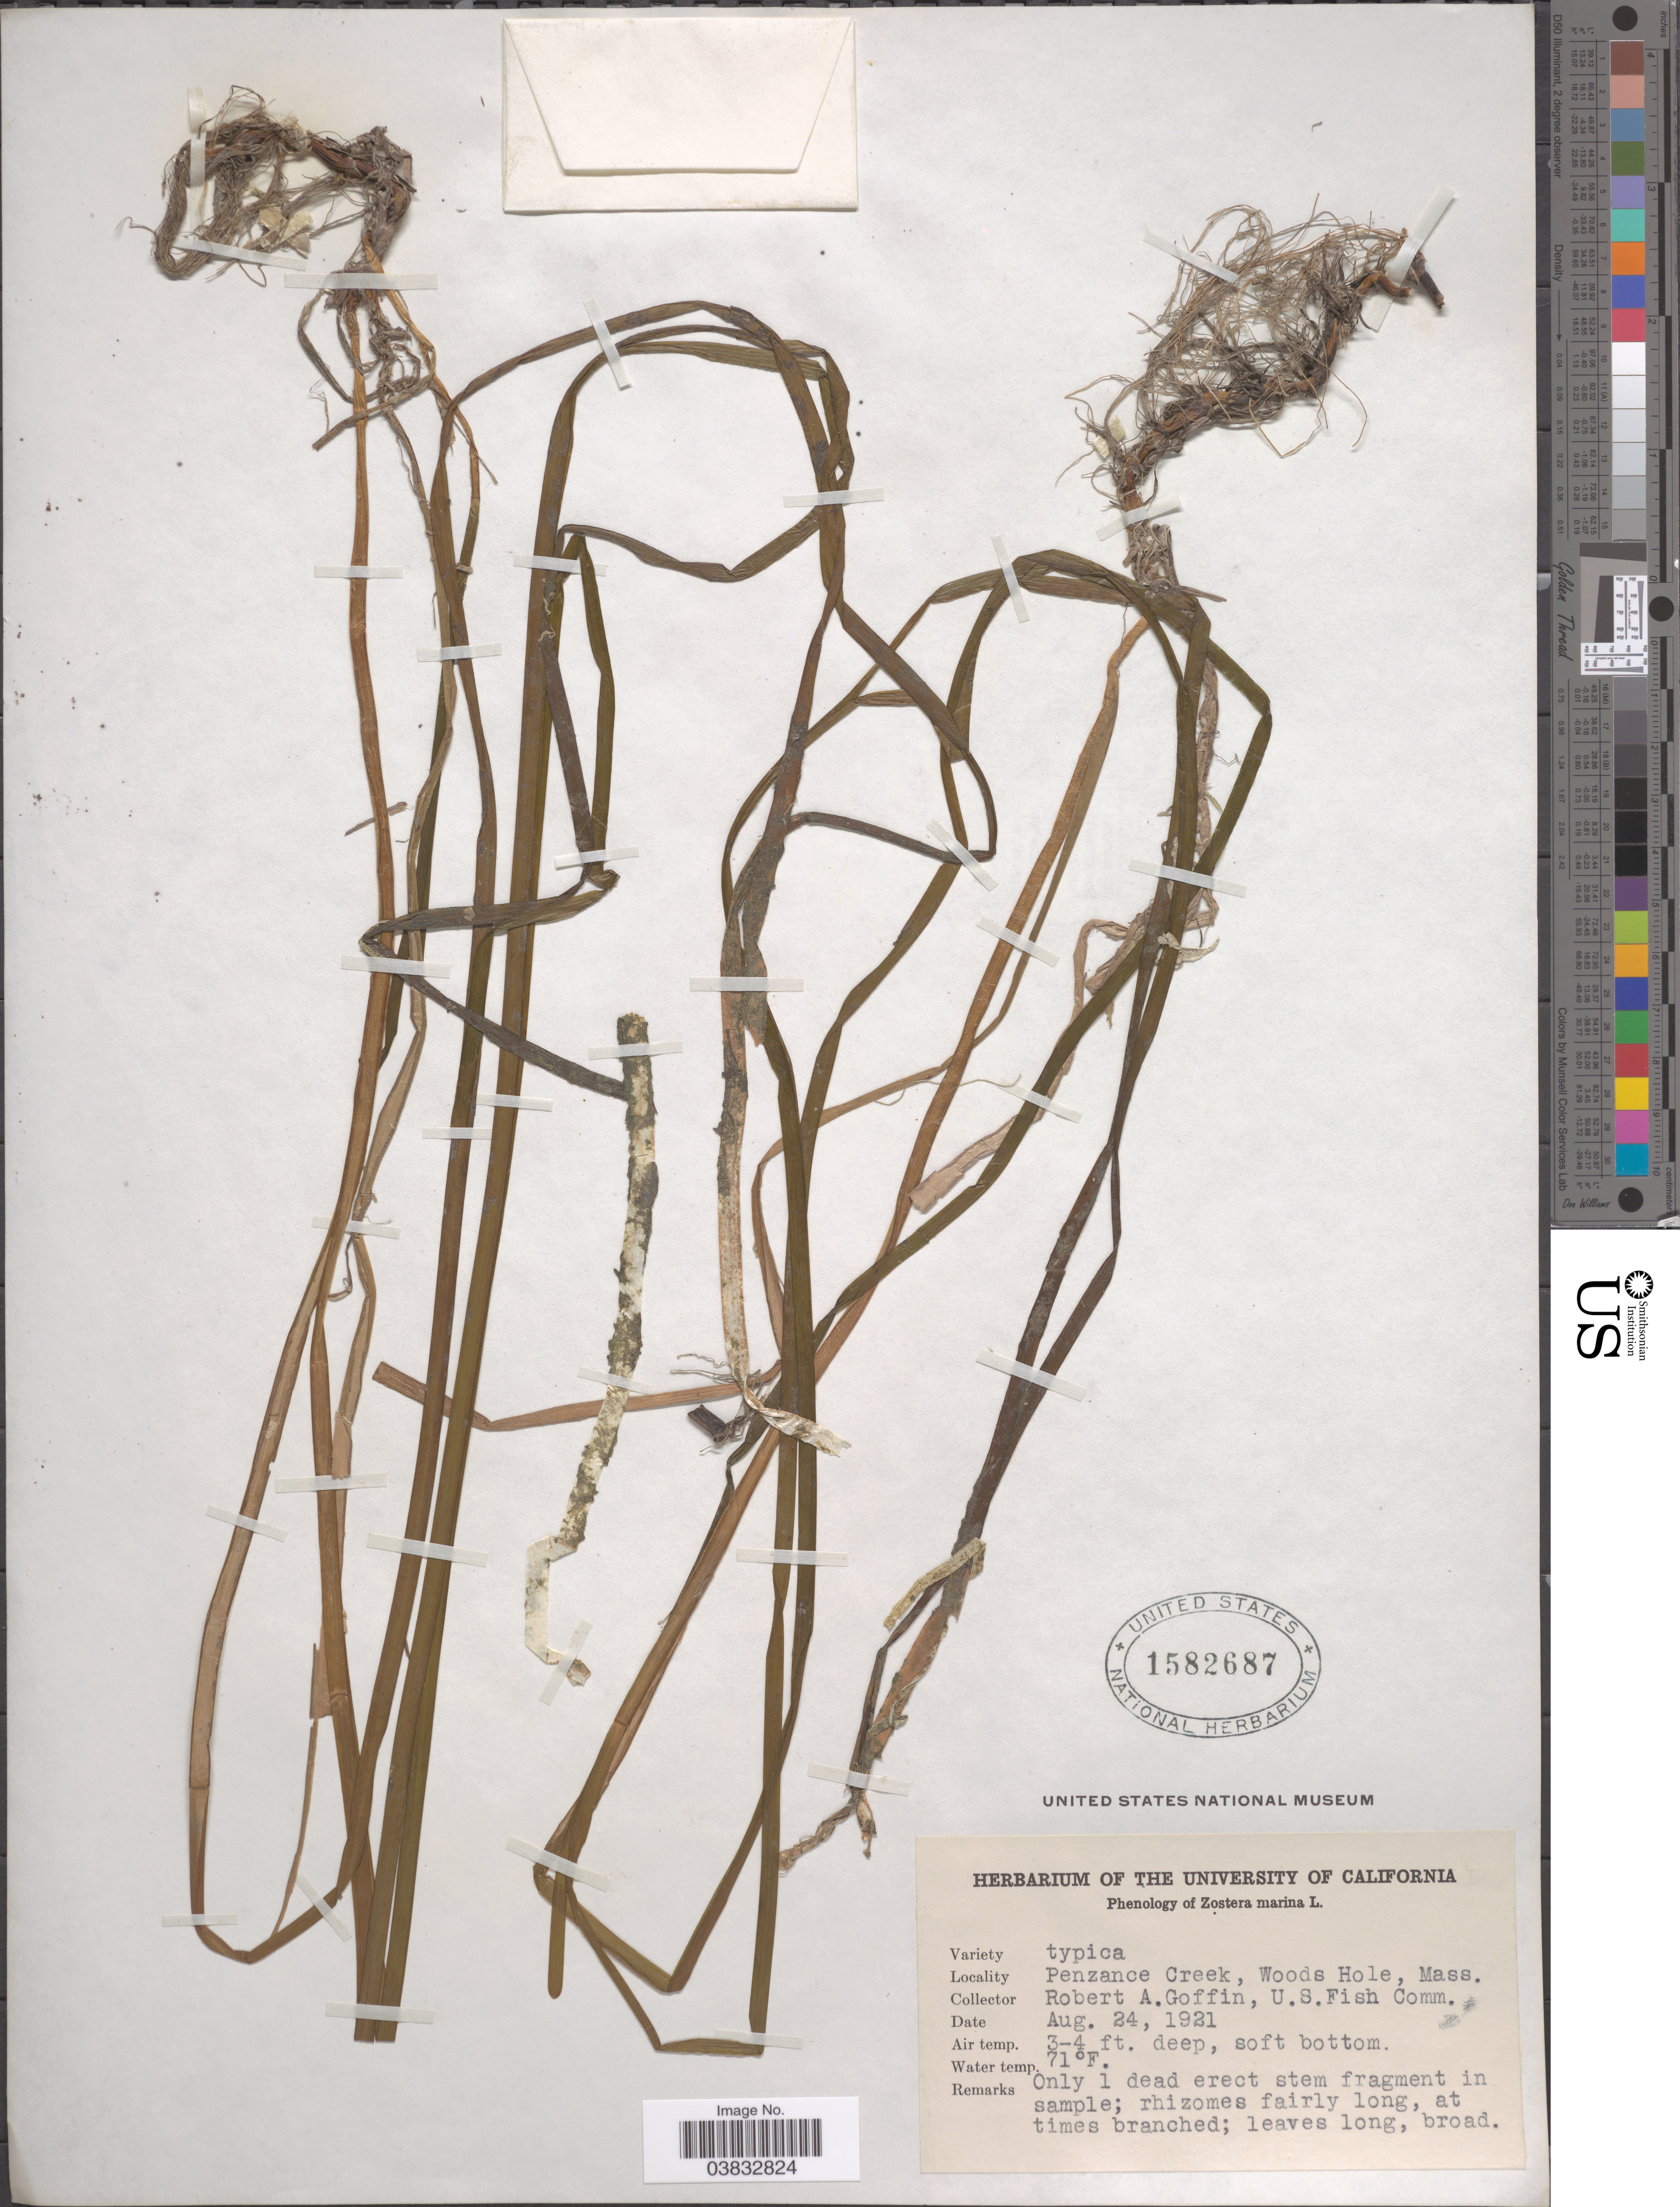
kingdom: Plantae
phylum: Tracheophyta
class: Liliopsida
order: Alismatales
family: Zosteraceae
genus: Zostera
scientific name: Zostera marina var. typica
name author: L.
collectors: R. Goffin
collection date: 1921-08-24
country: United States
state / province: Massachusetts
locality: Penzance Creek, Woods Hole.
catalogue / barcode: US 1582687